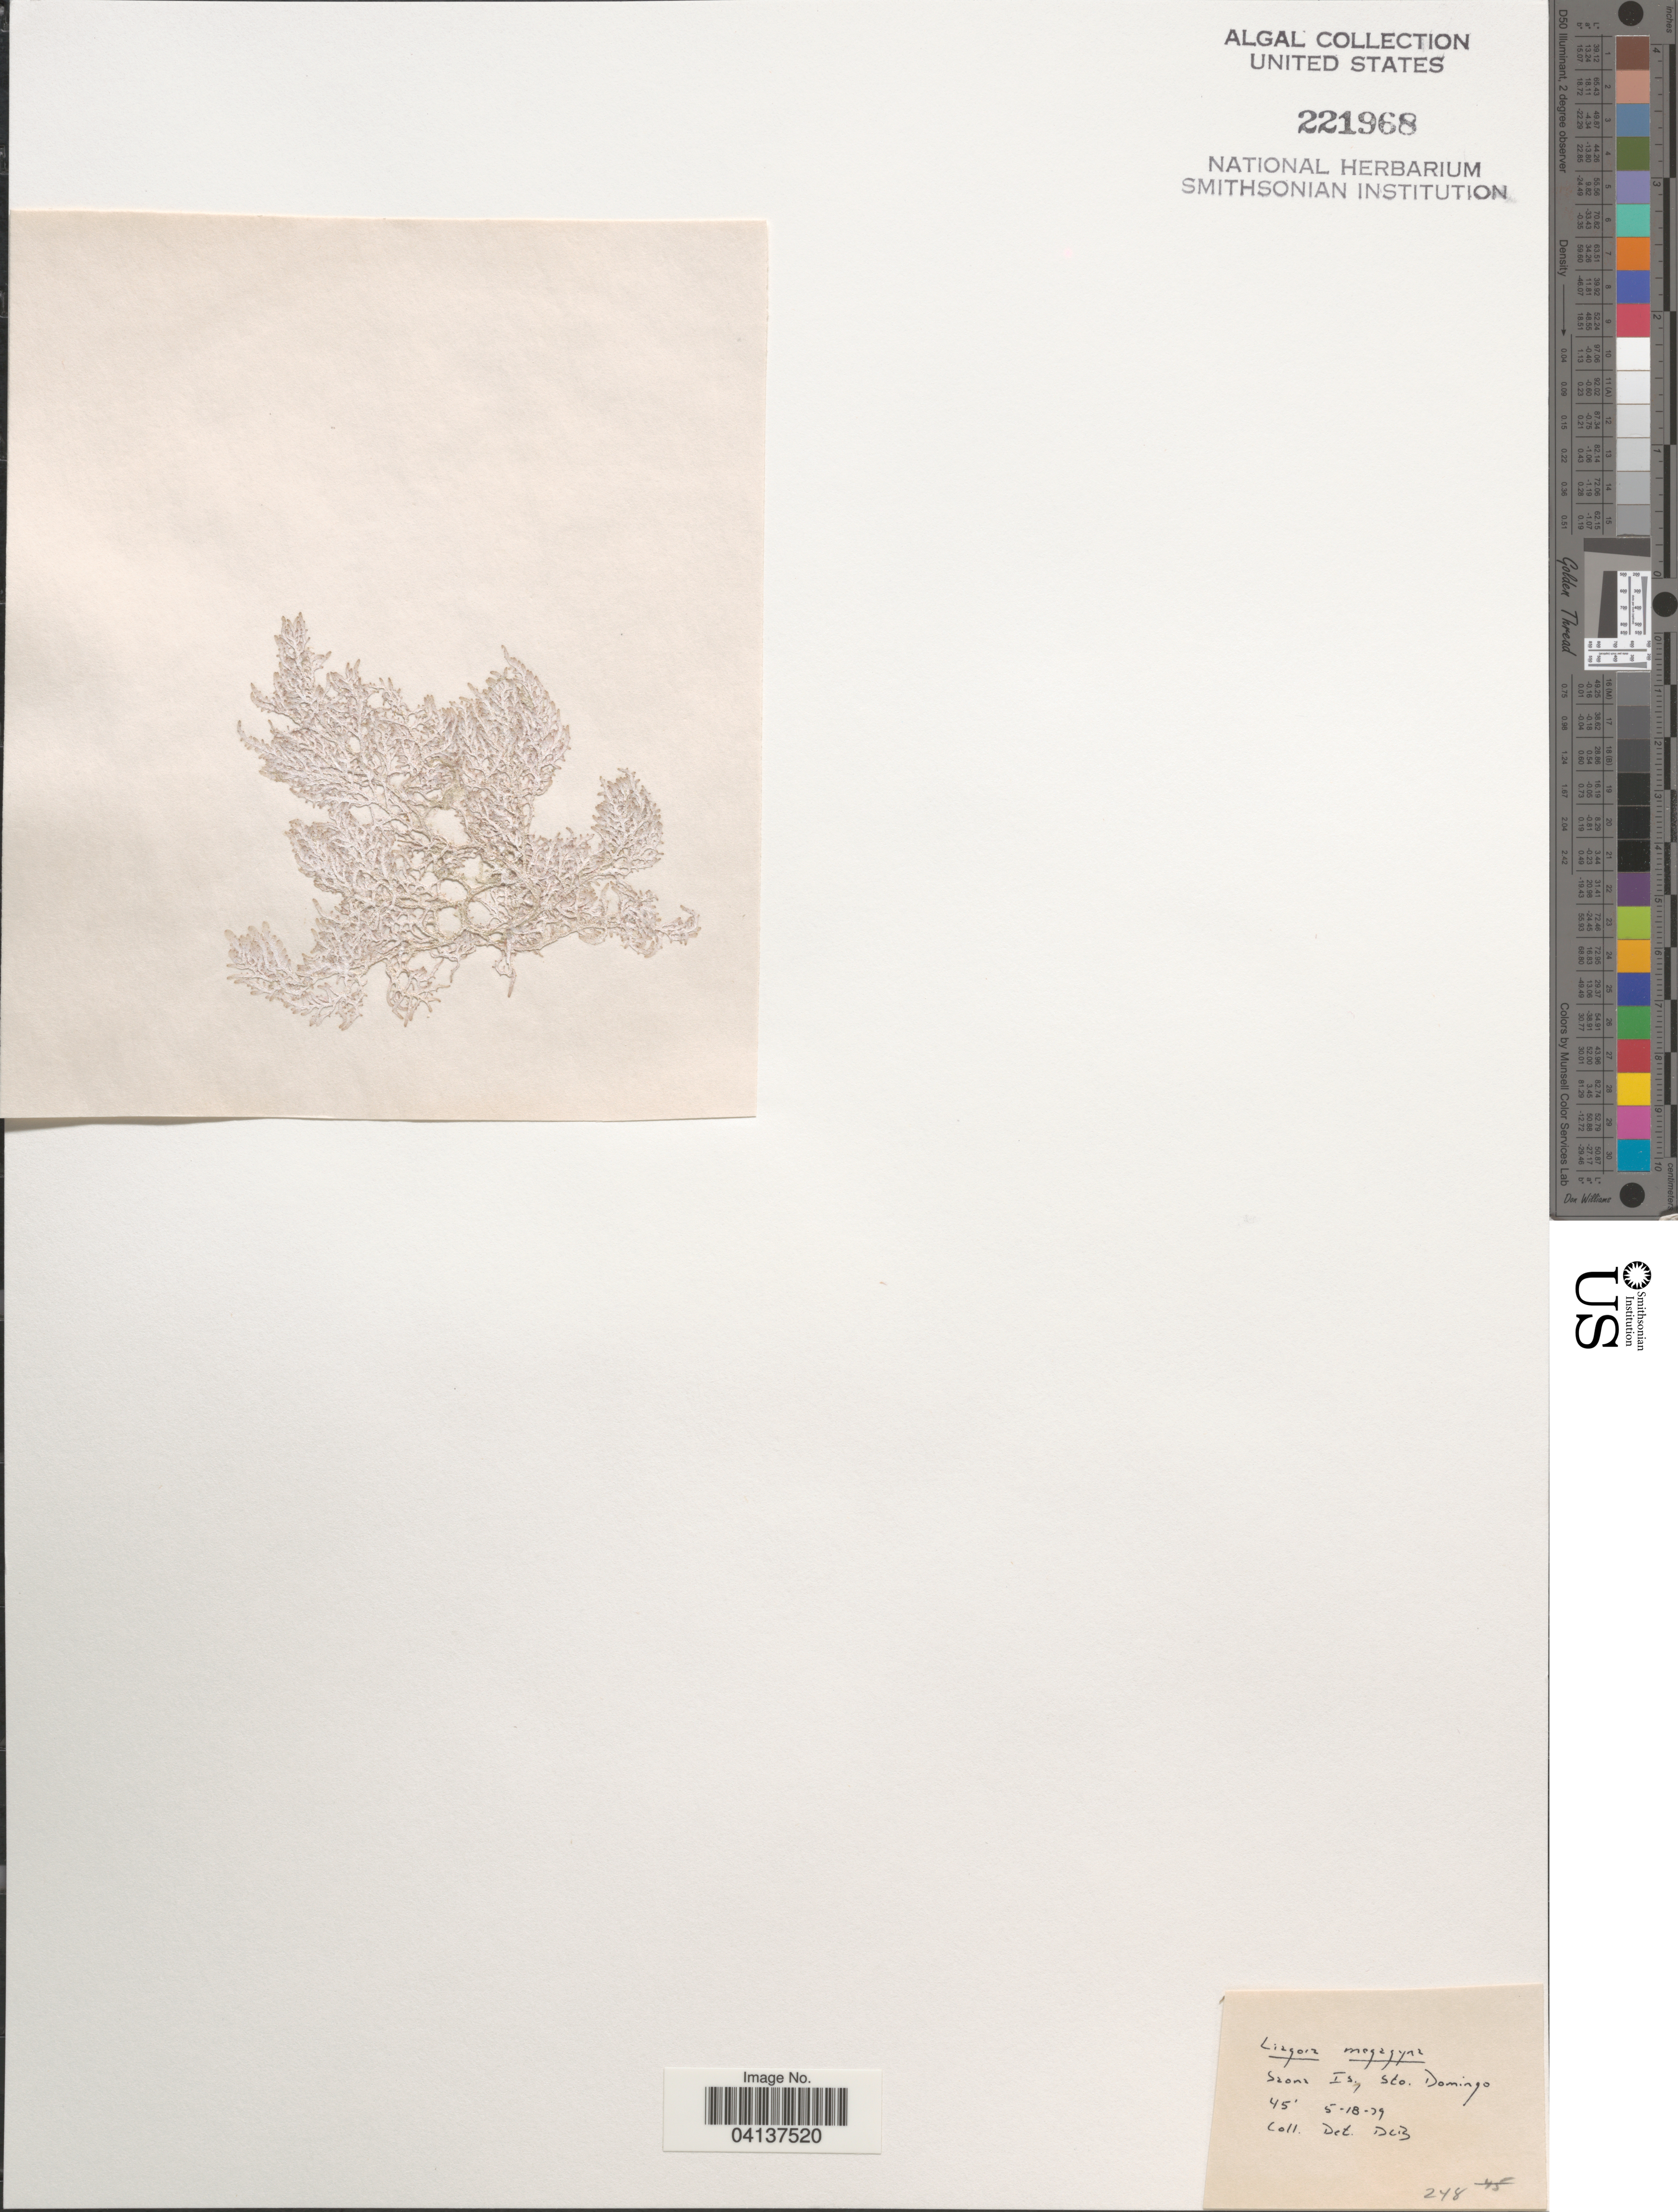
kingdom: Plantae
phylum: Rhodophyta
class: Florideophyceae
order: Nemaliales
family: Liagoraceae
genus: Liagora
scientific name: Liagora megagyna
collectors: D. L. B.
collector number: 248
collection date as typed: Transcribed d/m/y: 18/5/79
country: Dominican Republic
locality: Saona Is., Sto. Domingo.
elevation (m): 14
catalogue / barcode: US 221968